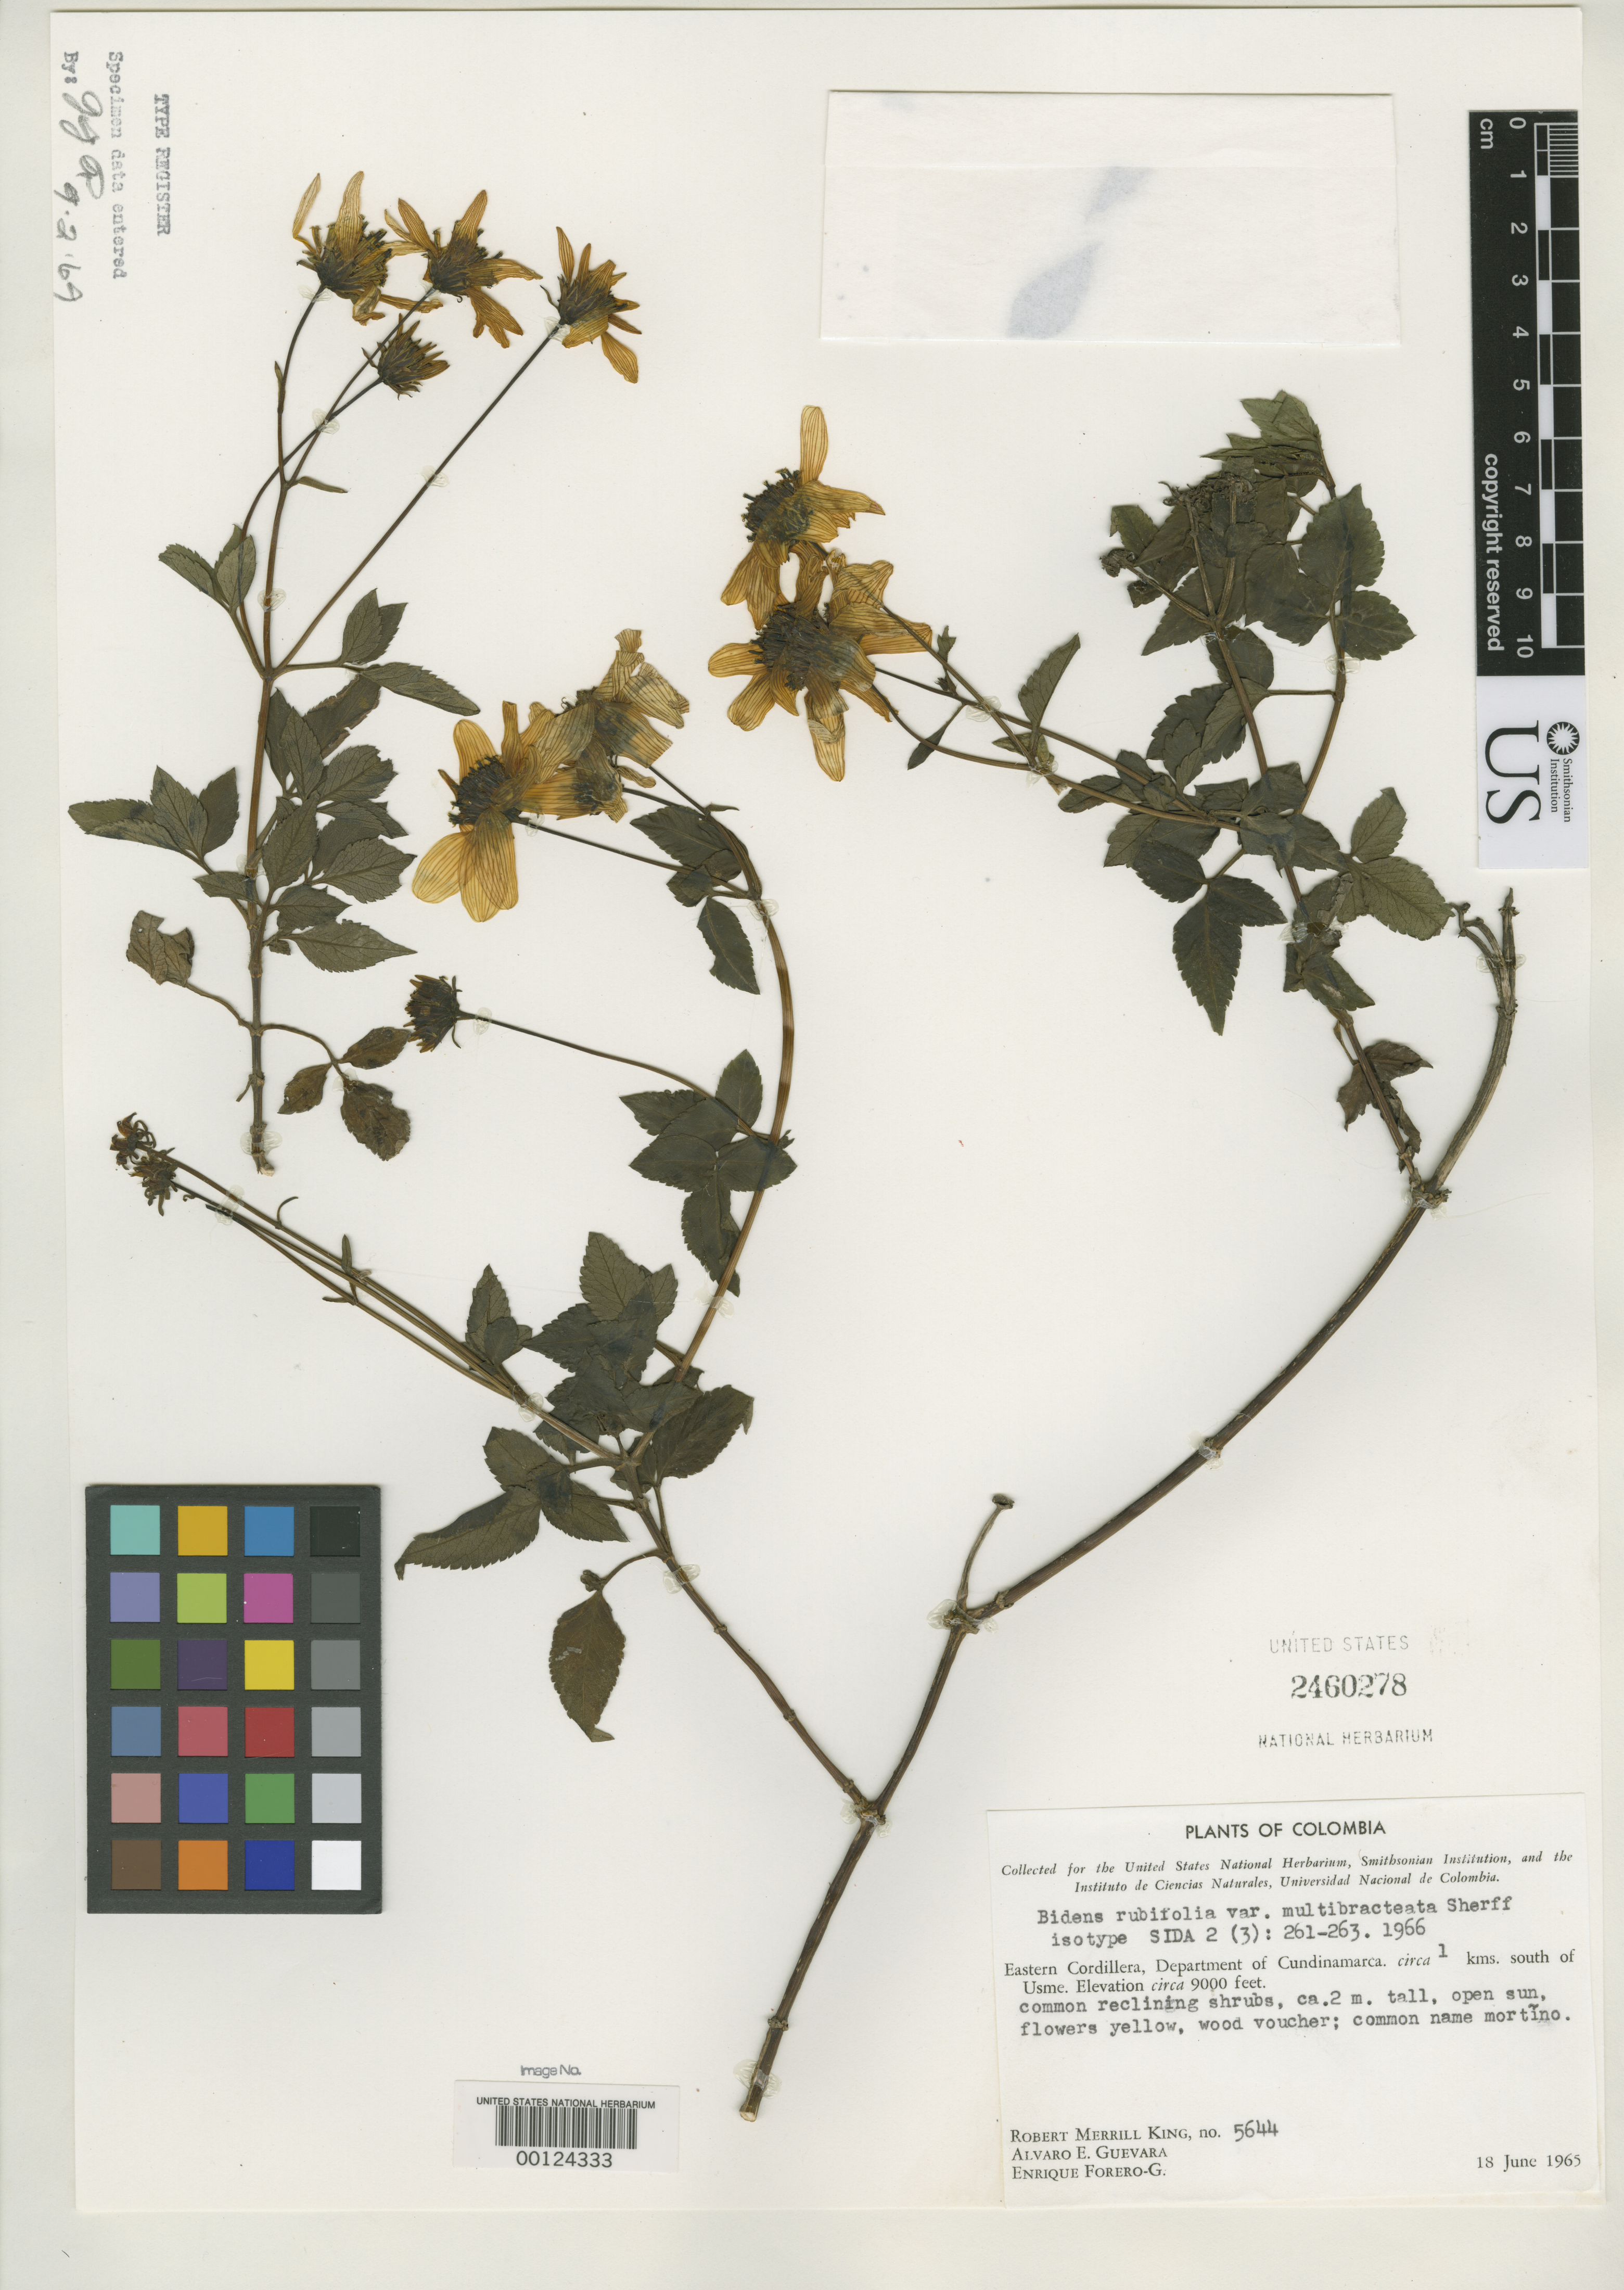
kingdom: Plantae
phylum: Tracheophyta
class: Magnoliopsida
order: Asterales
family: Asteraceae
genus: Bidens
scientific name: Bidens rubifolia var. multibracteata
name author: Sherff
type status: Isotype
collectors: R. M. King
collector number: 5644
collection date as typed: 18 Jun 1965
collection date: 1965-06-18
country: Colombia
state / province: Cundinamarca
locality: Usme.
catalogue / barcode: US 2460278